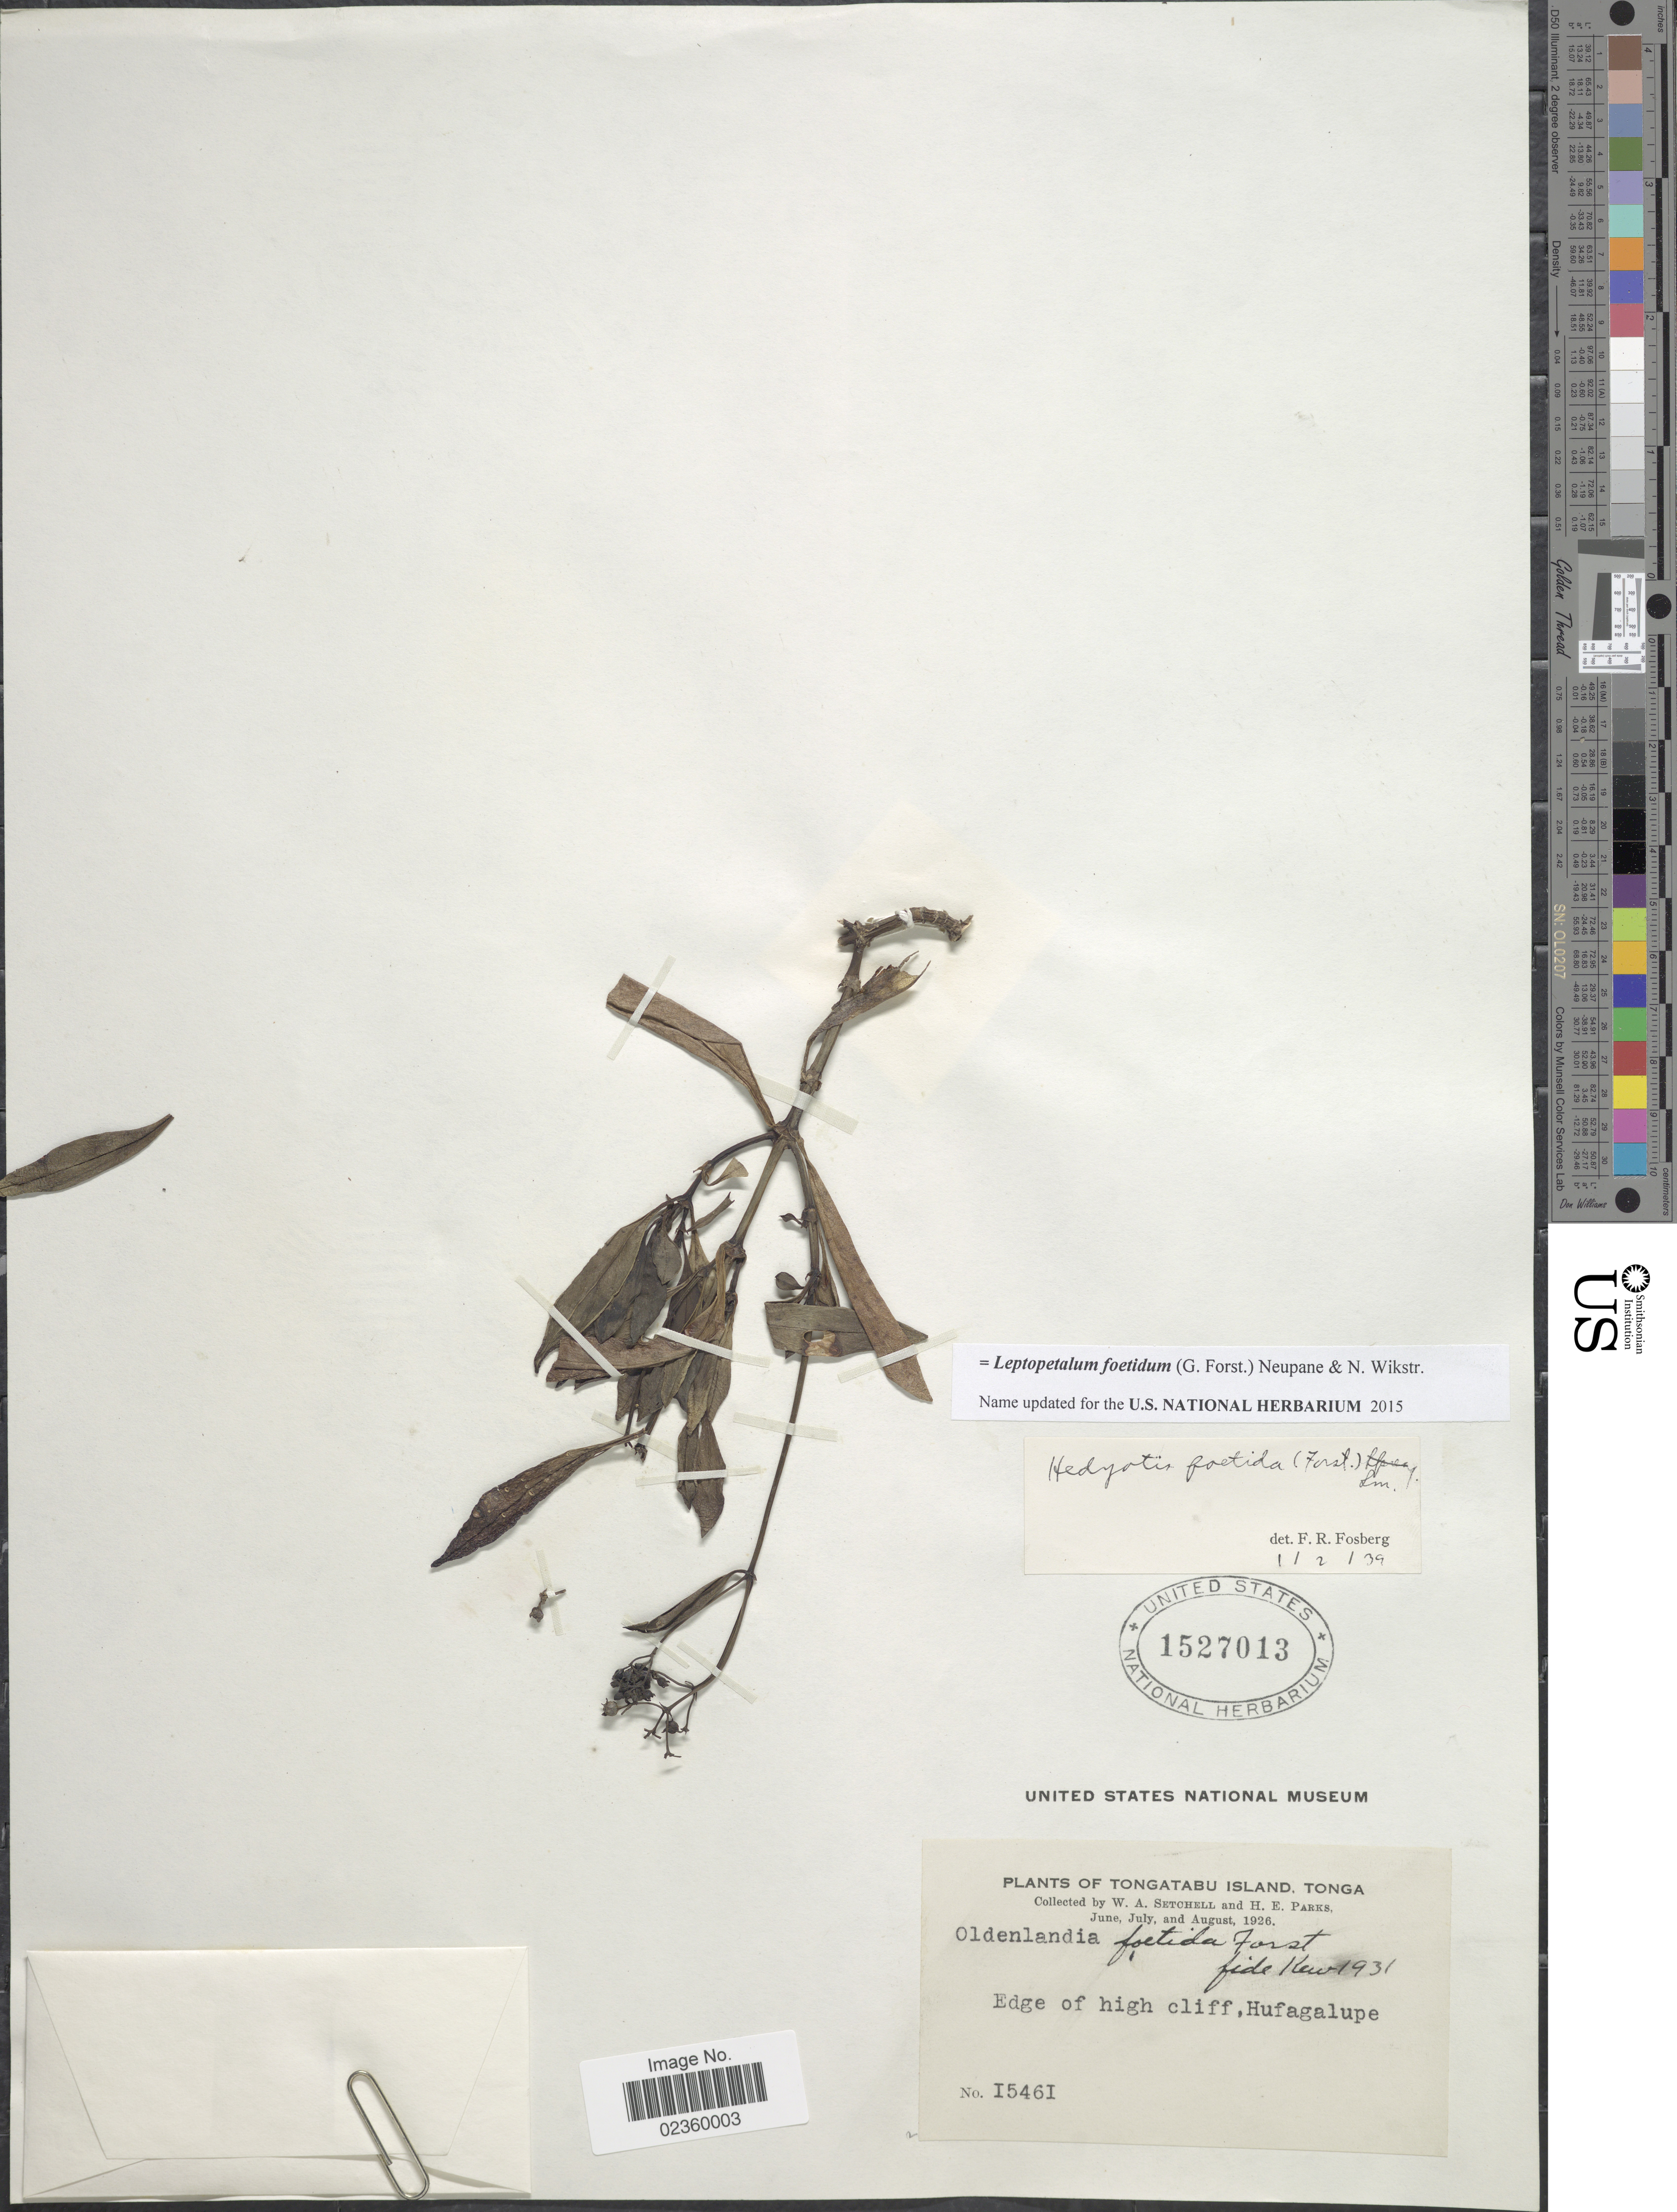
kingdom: Plantae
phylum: Tracheophyta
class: Magnoliopsida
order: Gentianales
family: Rubiaceae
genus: Leptopetalum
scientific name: Leptopetalum foetidum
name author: (G. Forst.) Neupane & N. Wikstr.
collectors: W. Setchell & H. E. Parks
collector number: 15461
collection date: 1926-06/1926-08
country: Tonga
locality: Tongatabu Island. Edge of high cliff, Hufagalupe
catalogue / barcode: US 1527013